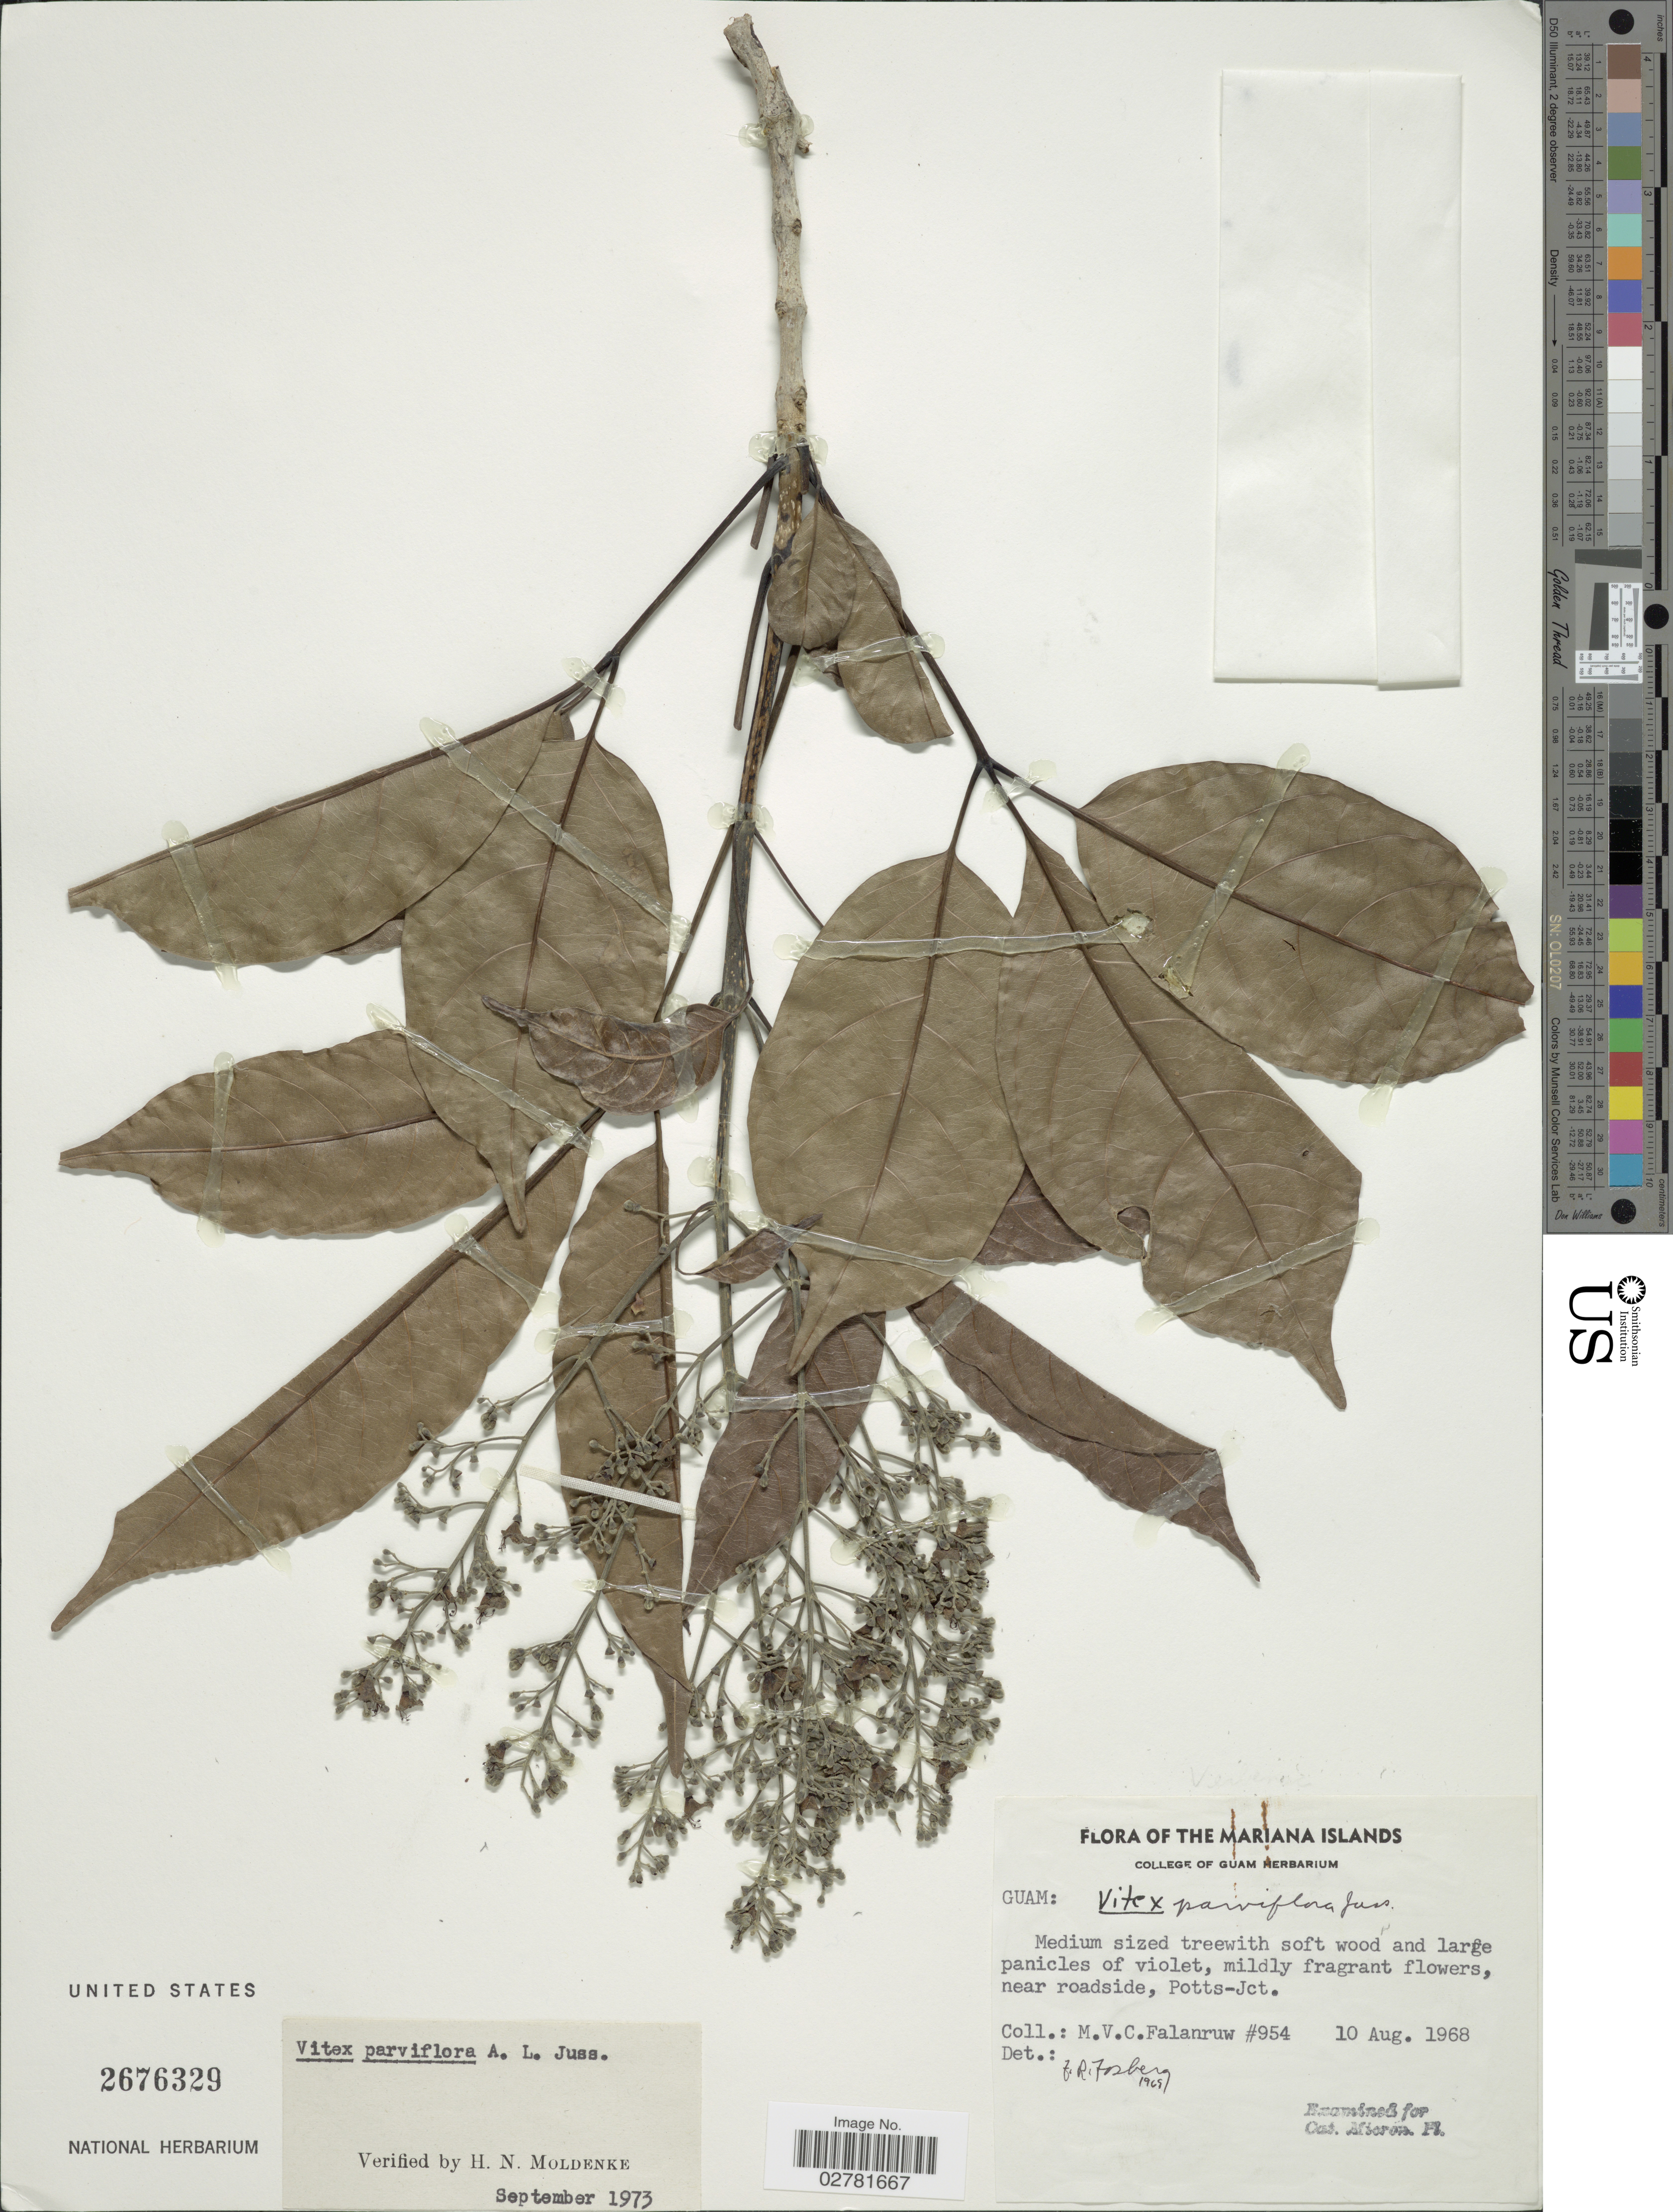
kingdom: Plantae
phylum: Tracheophyta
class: Magnoliopsida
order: Lamiales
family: Lamiaceae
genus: Vitex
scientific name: Vitex parviflora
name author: Juss.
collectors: M. V. Falanruw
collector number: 954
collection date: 1968-08-10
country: Guam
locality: Mariana Islands. Near roadside, Potts-Jct.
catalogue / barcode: US 2676329